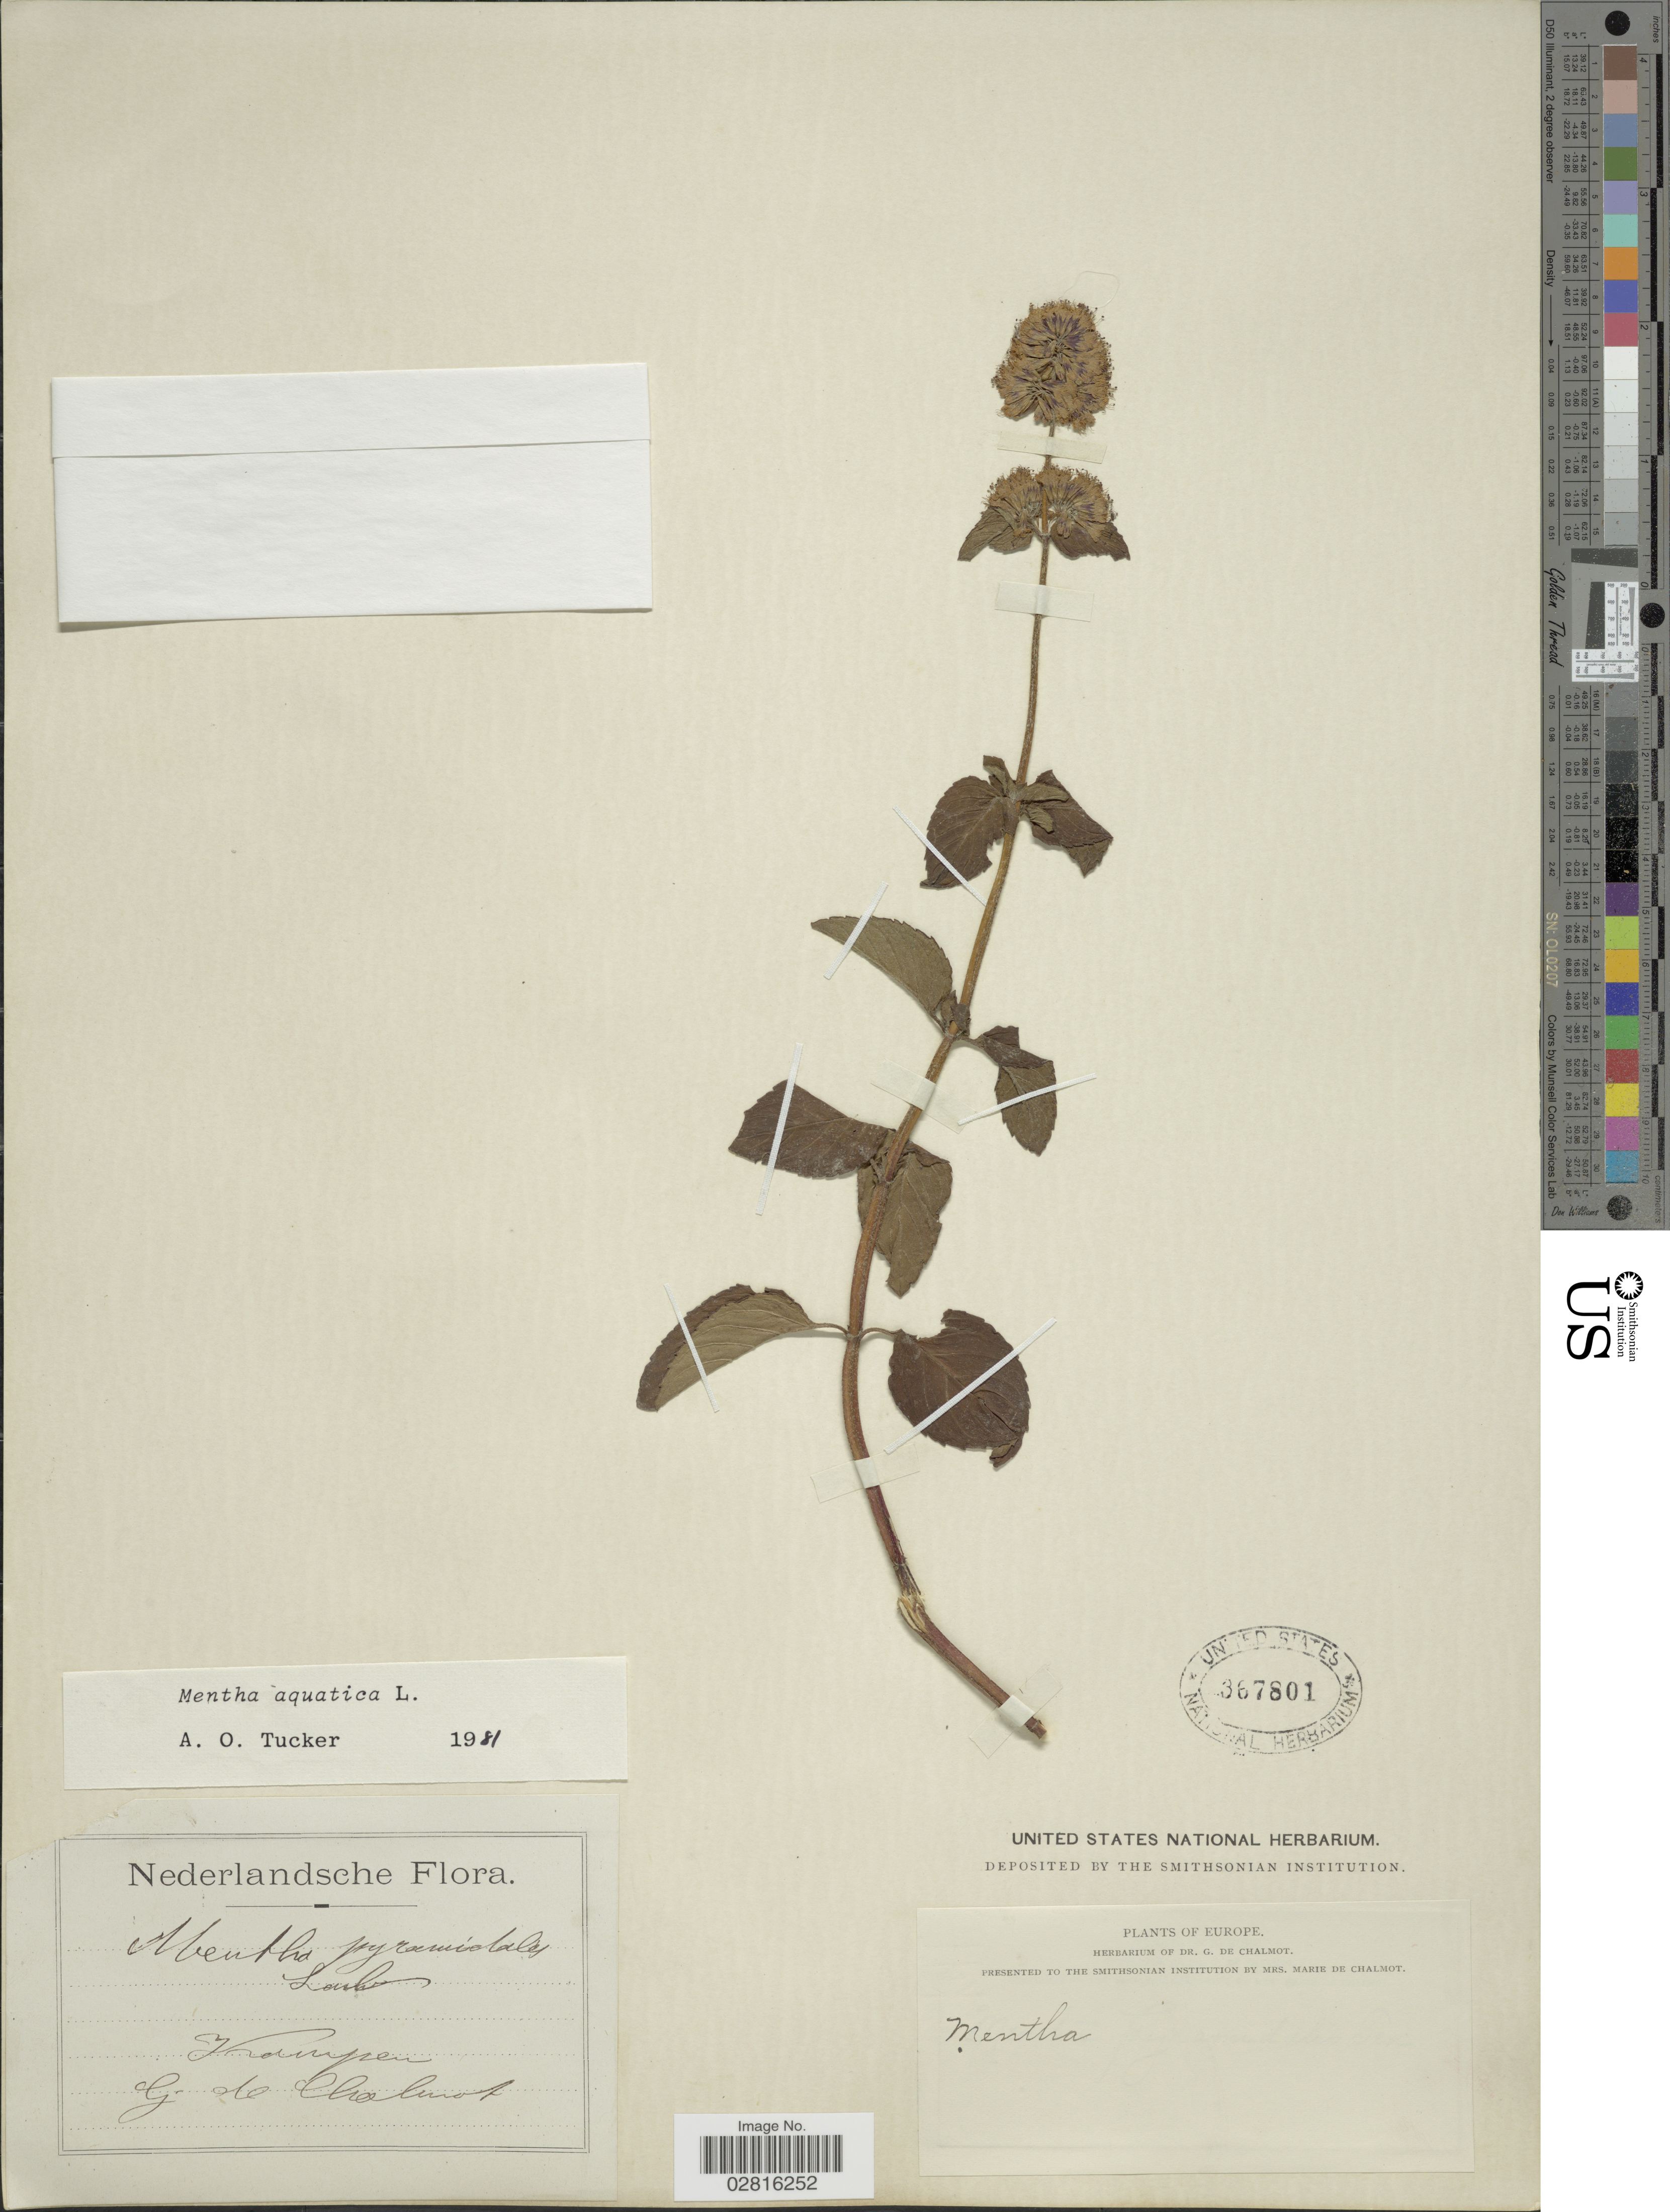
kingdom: Plantae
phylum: Tracheophyta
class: Magnoliopsida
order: Lamiales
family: Lamiaceae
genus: Mentha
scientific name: Mentha aquatica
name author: L.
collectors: G. de Chalmot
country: Netherlands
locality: Kampen.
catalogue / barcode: US 367801